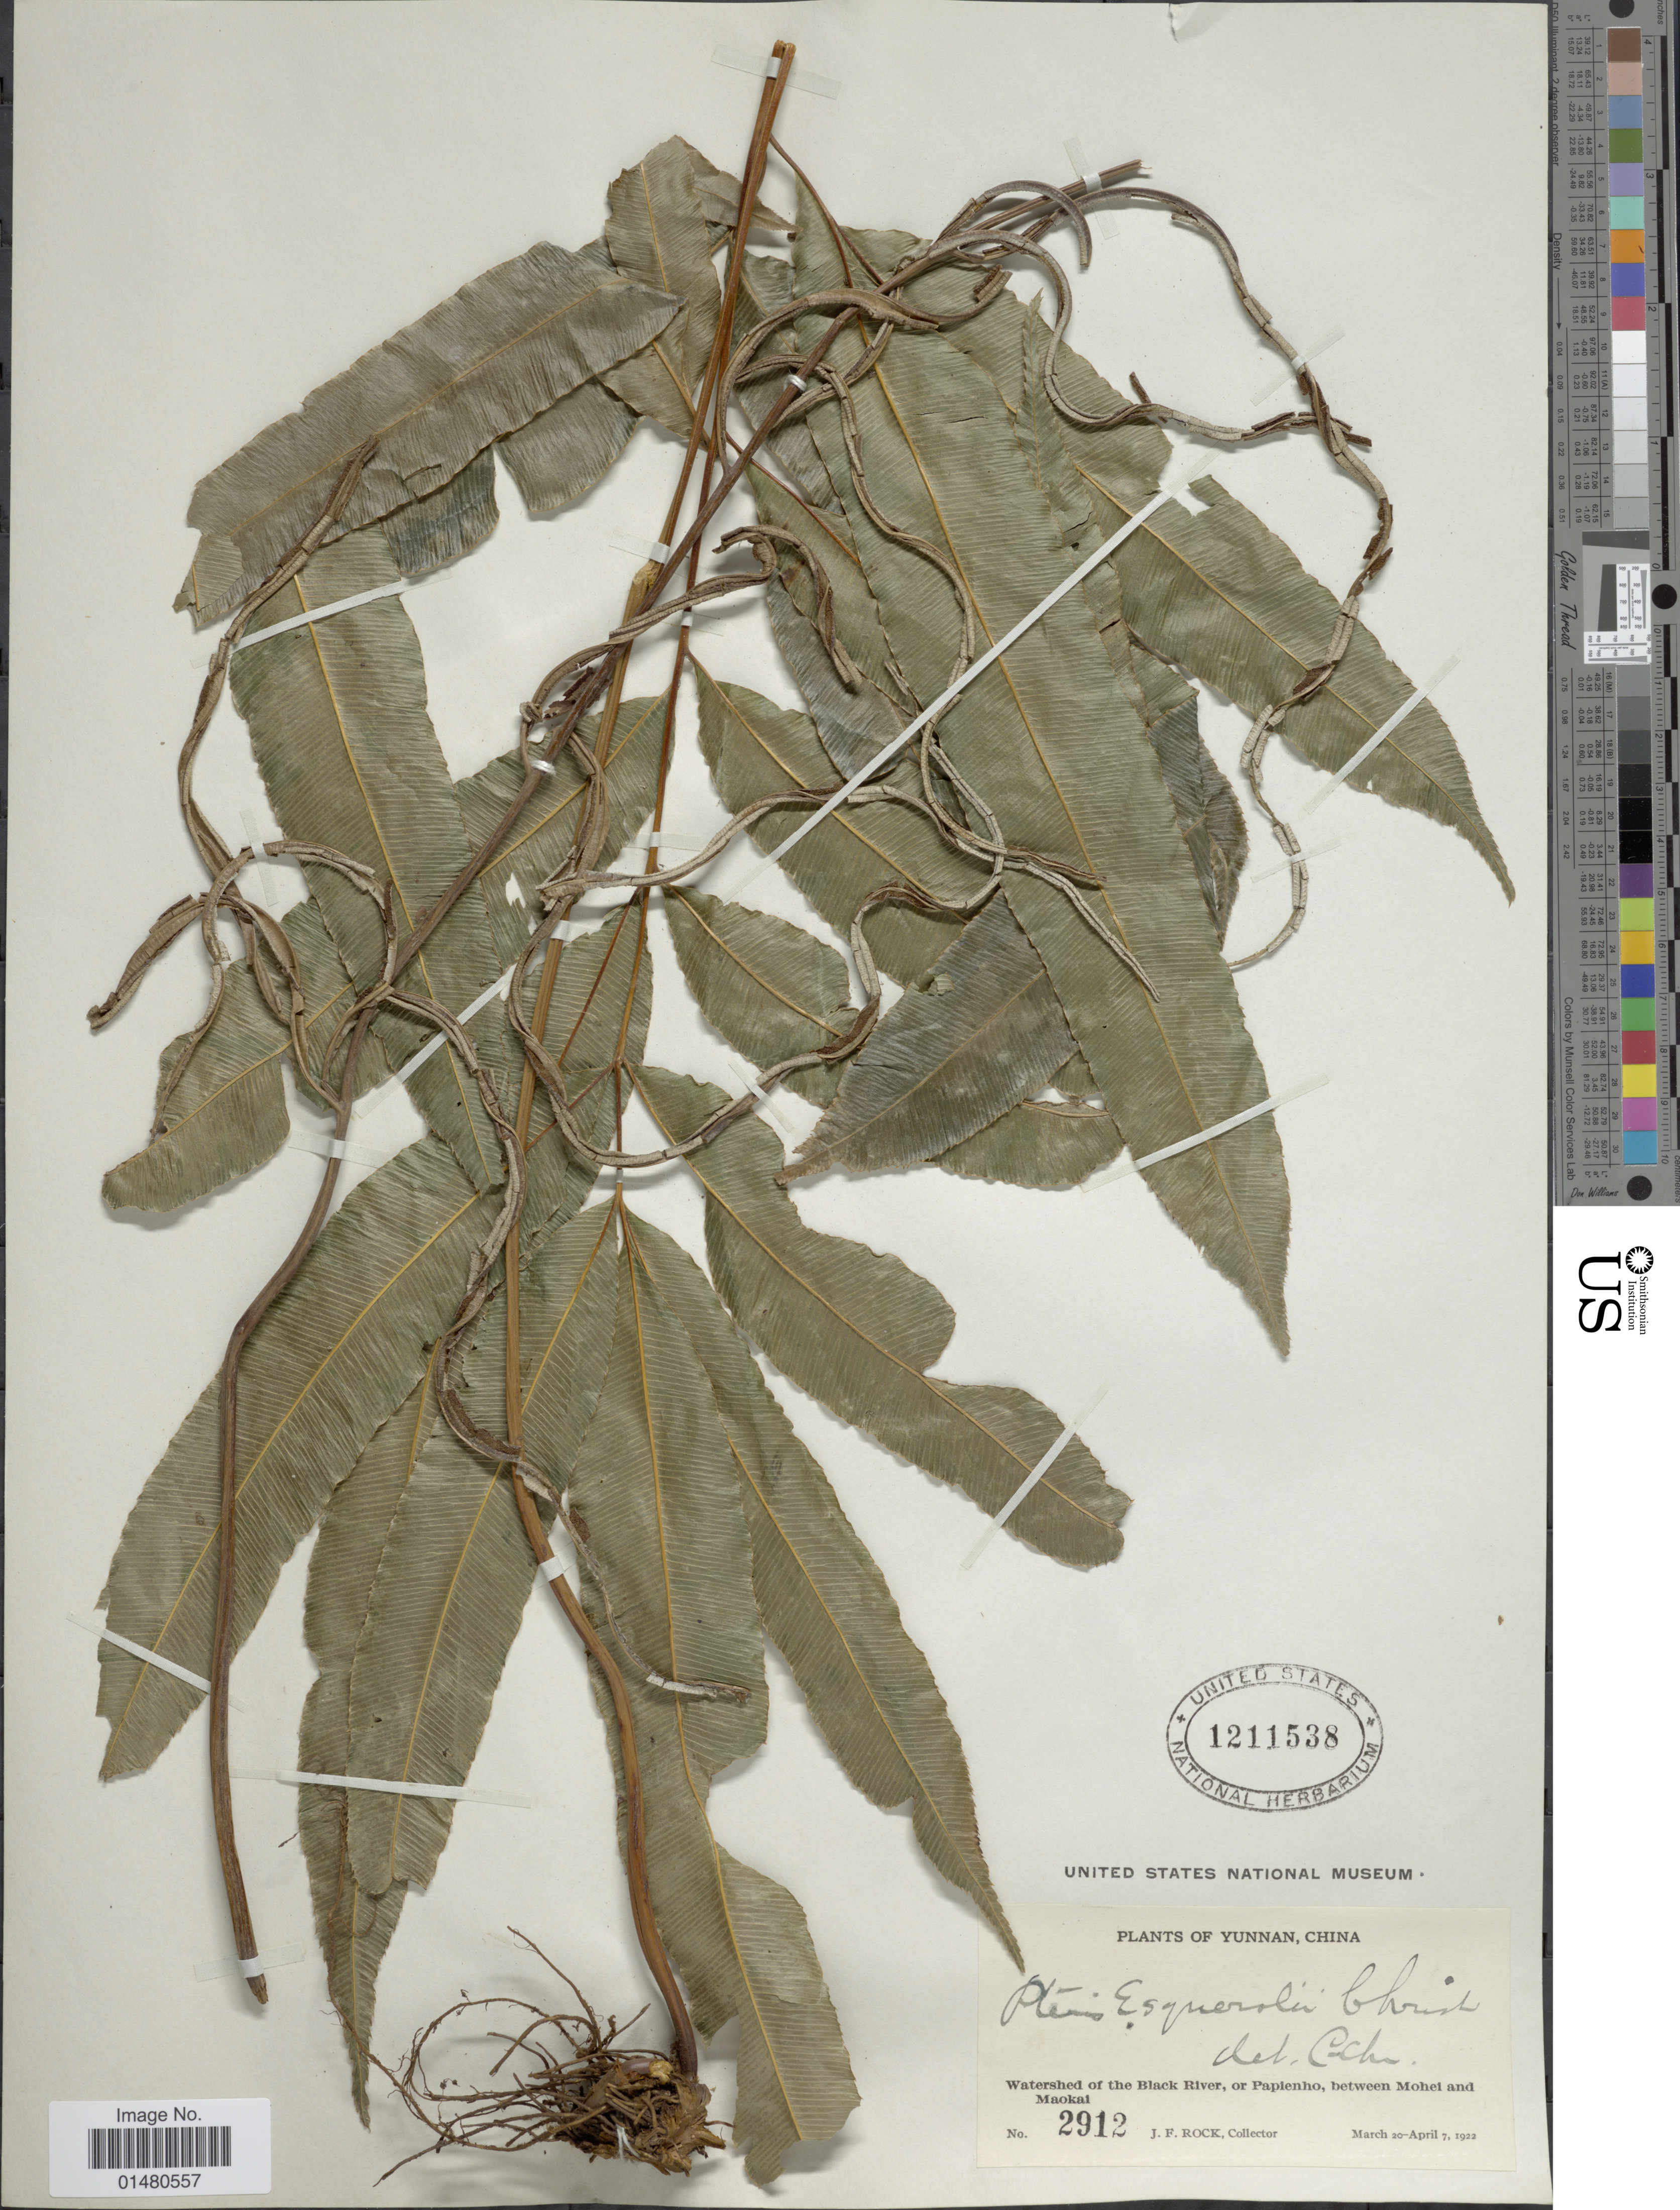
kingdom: Plantae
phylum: Tracheophyta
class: Polypodiopsida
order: Polypodiales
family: Pteridaceae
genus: Pteris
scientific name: Pteris esquirolii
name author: Christ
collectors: J. Rock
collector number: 2912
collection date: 1922-03-20/1922-04-07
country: China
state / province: Yunnan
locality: Watershed of the Black River, or Papienho, between Mohei and Maokai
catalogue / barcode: US 1211538